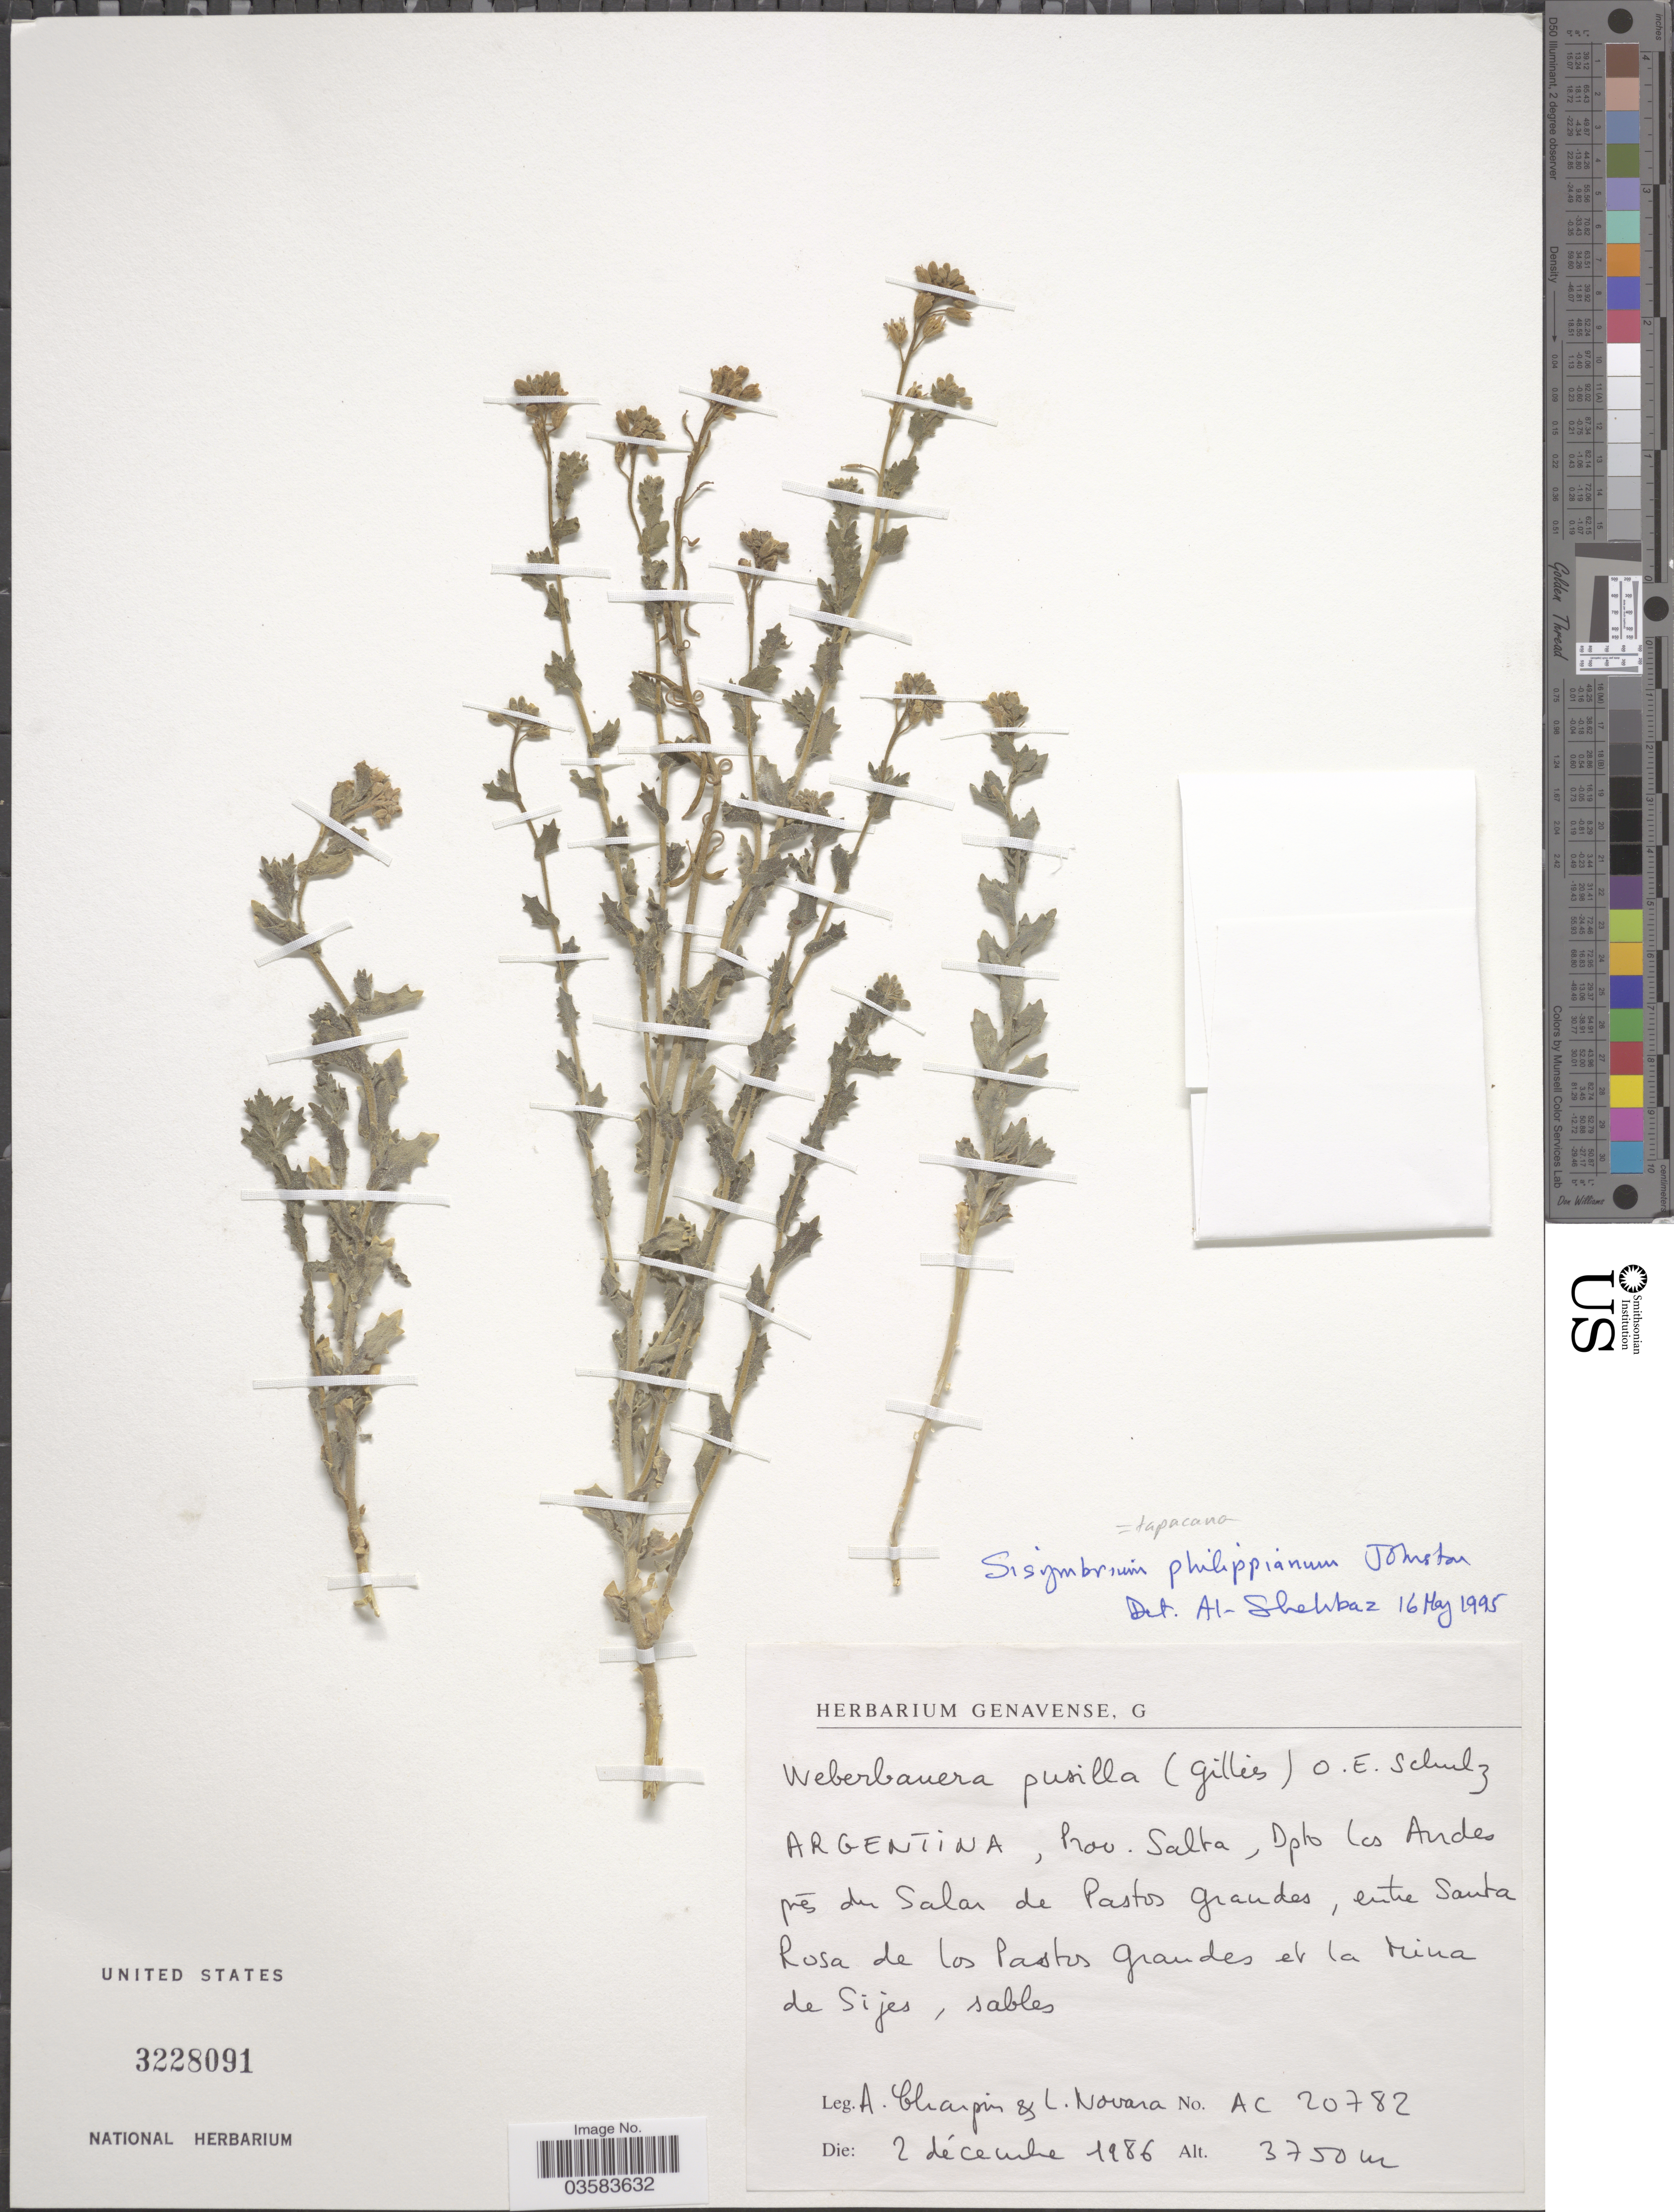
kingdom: Plantae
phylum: Tracheophyta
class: Magnoliopsida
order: Brassicales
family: Brassicaceae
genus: Neuontobotrys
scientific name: Neuontobotrys tarapacana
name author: (Phil.) Al-Shehbaz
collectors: A. Charpin & L. Novara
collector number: AC20782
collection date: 1986-12-02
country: Argentina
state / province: Salta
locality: Dpto los Andes prés du Salar de Pastos Grandes, entre Santa Rosa de los Pastos Grandes et la Mina de Sijes.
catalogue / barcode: US 3228091